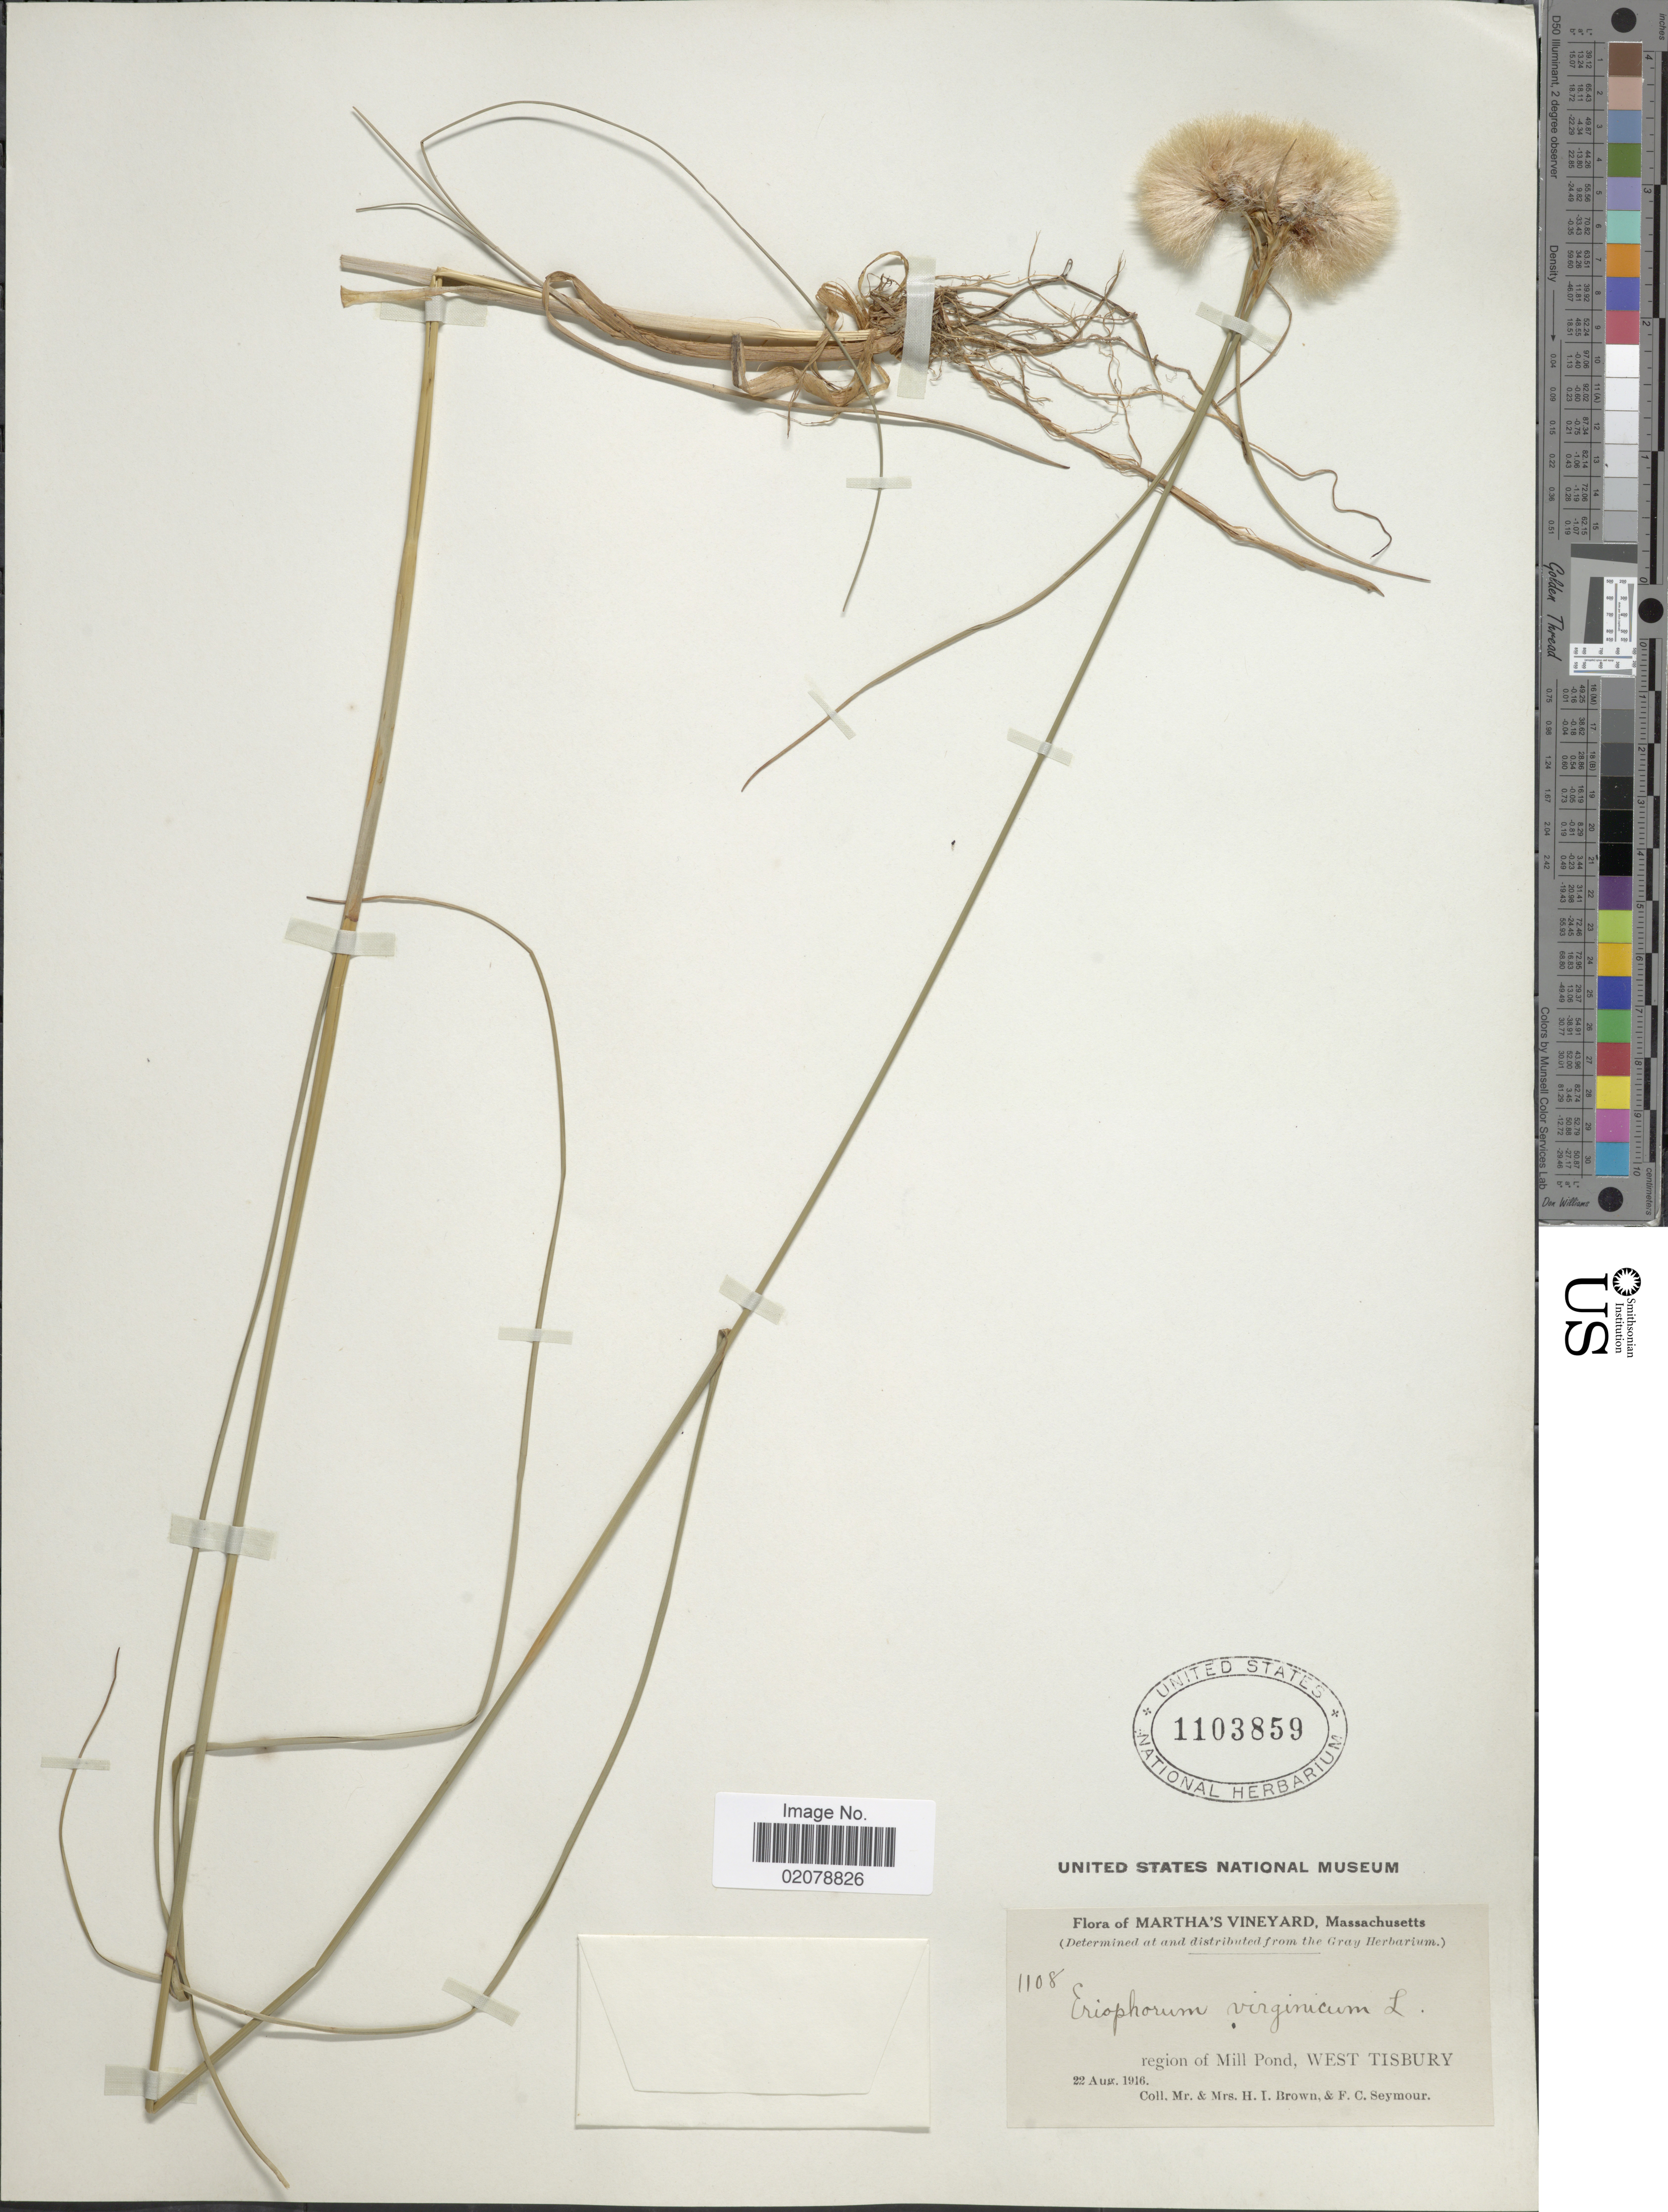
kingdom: Plantae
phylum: Tracheophyta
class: Liliopsida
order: Poales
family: Cyperaceae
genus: Eriophorum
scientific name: Eriophorum virginicum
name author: L.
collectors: H. I. Brown, H. Brown & F. C. Seymour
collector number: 1108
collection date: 1916-08-22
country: United States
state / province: Massachusetts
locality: Martha's Vineyard. region of Mill Pond, West Tisbury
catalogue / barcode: US 1103859